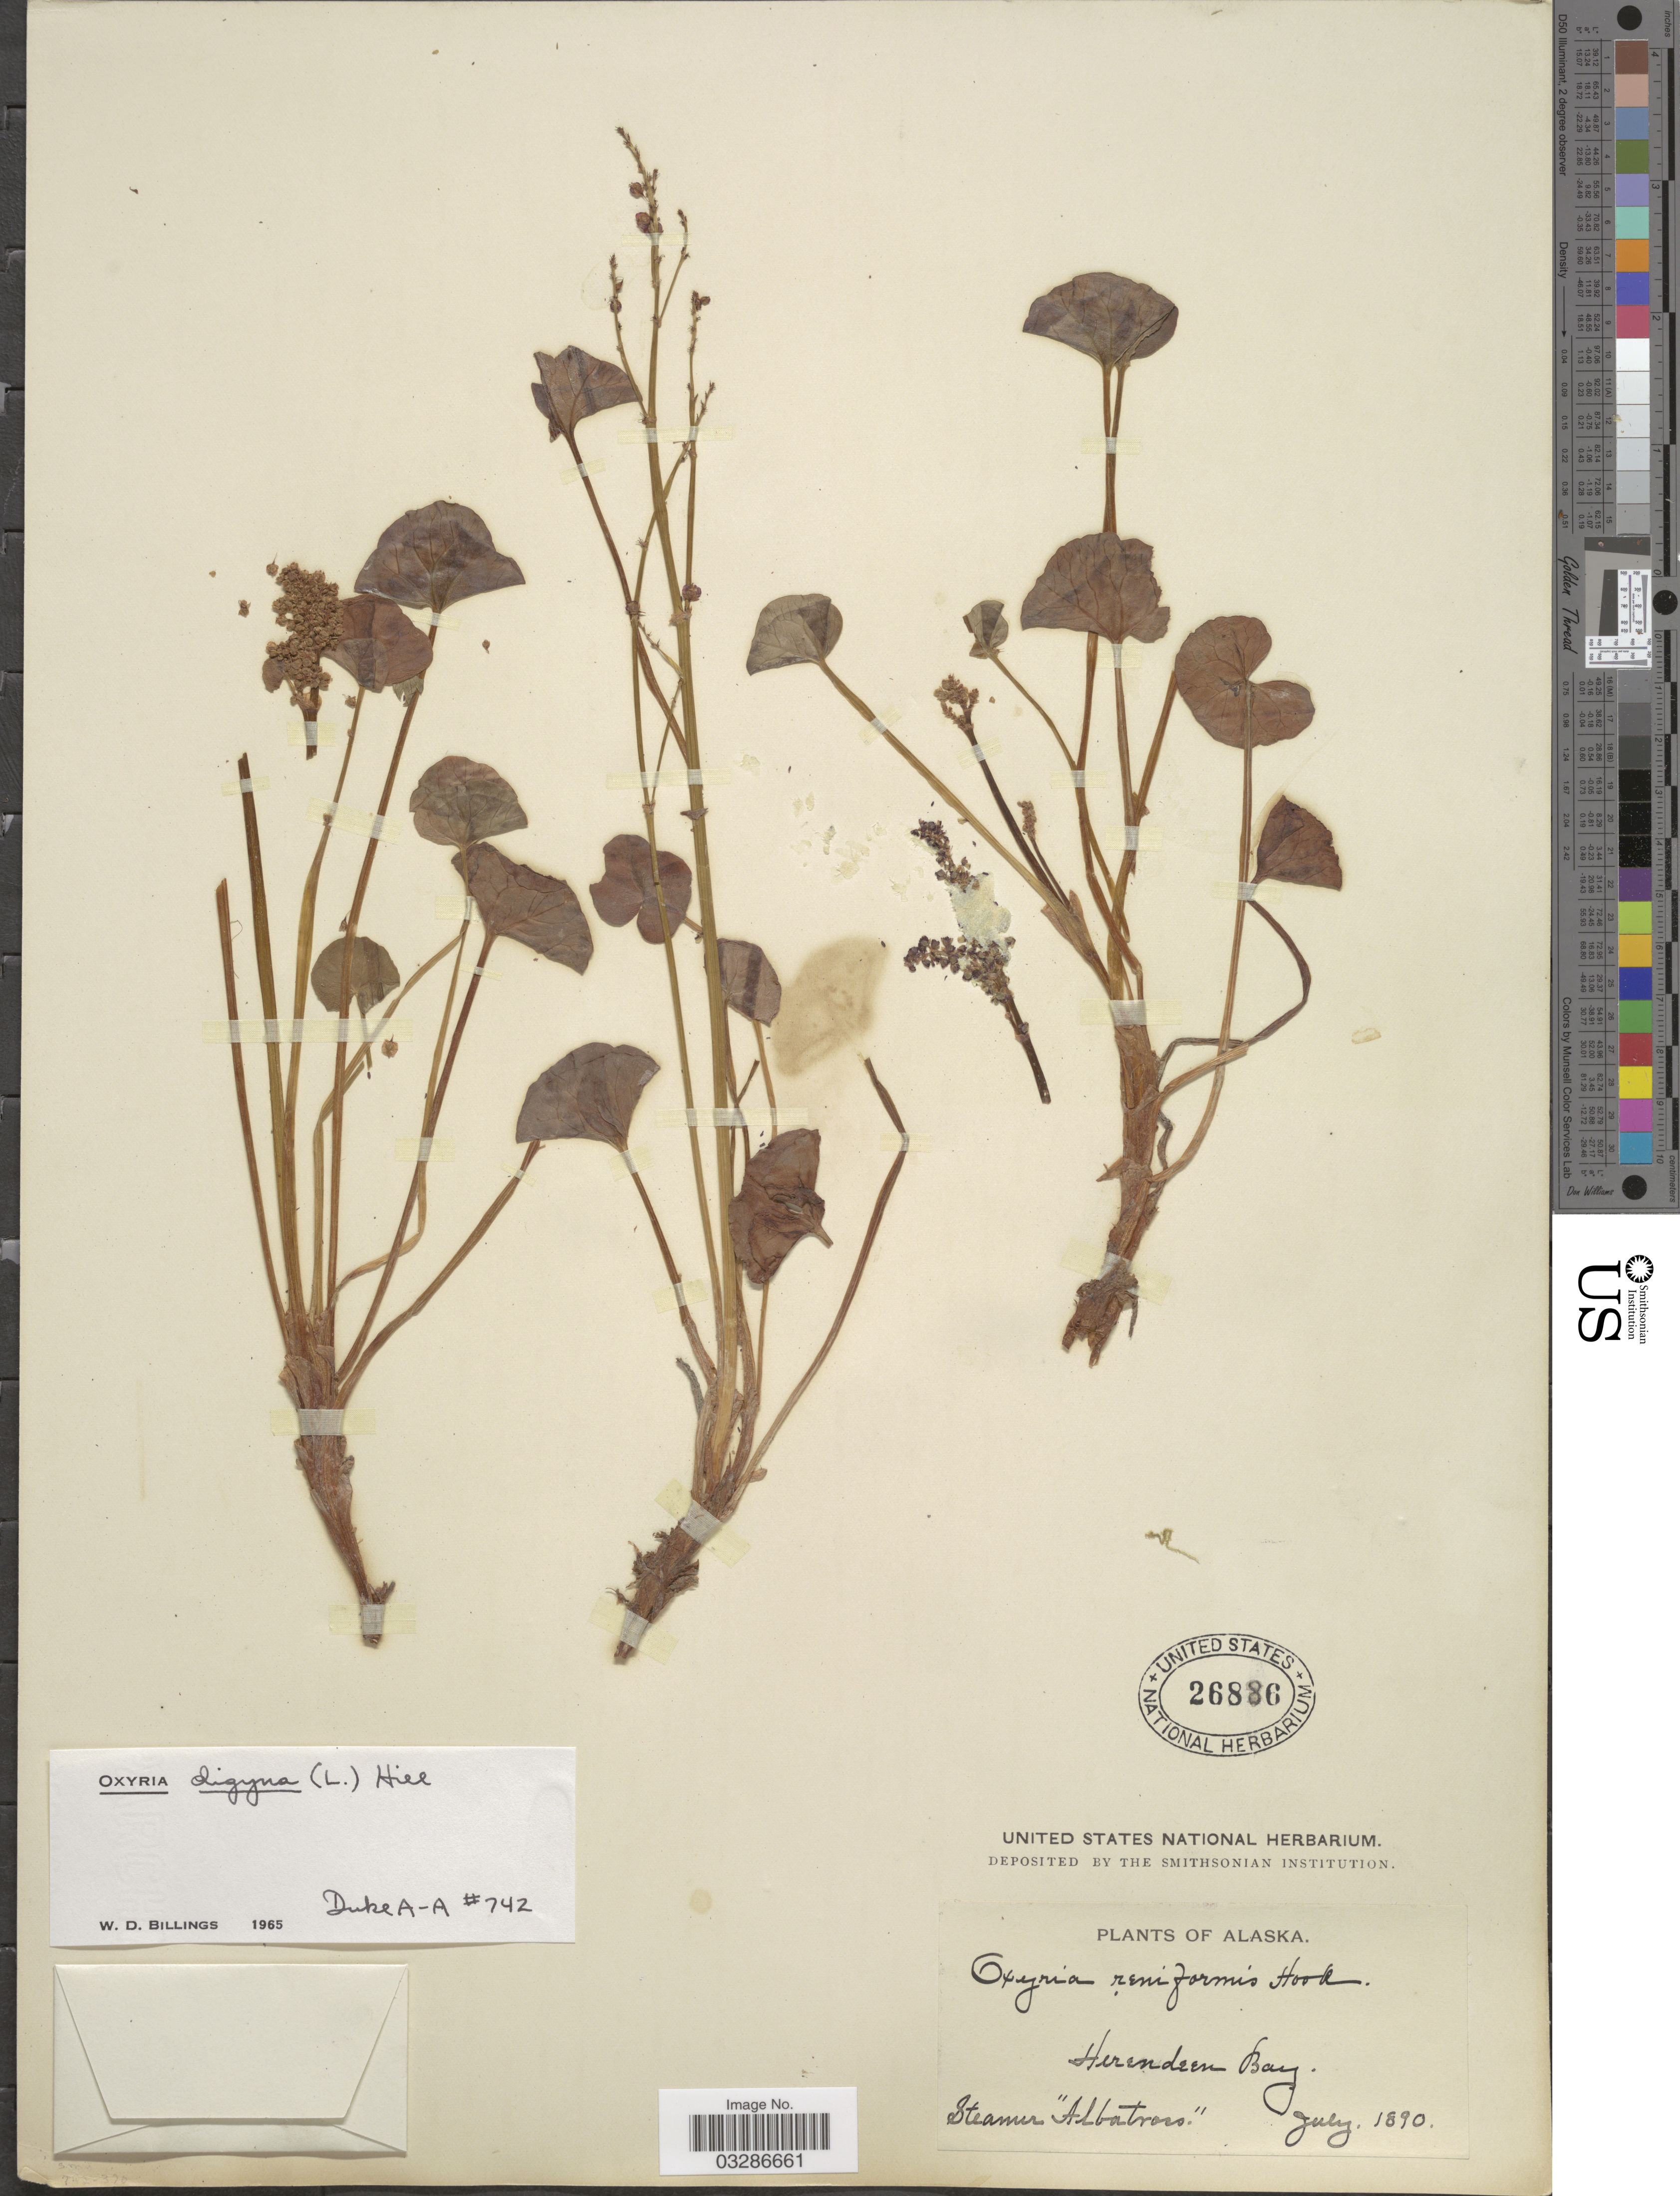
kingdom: Plantae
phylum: Tracheophyta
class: Magnoliopsida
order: Caryophyllales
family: Polygonaceae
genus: Oxyria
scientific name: Oxyria digyna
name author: (L.) Hill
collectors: U.S.F.C. Str. Albatross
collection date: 1890-07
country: United States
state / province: Alaska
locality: Herendeen Bay.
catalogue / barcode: US 26886